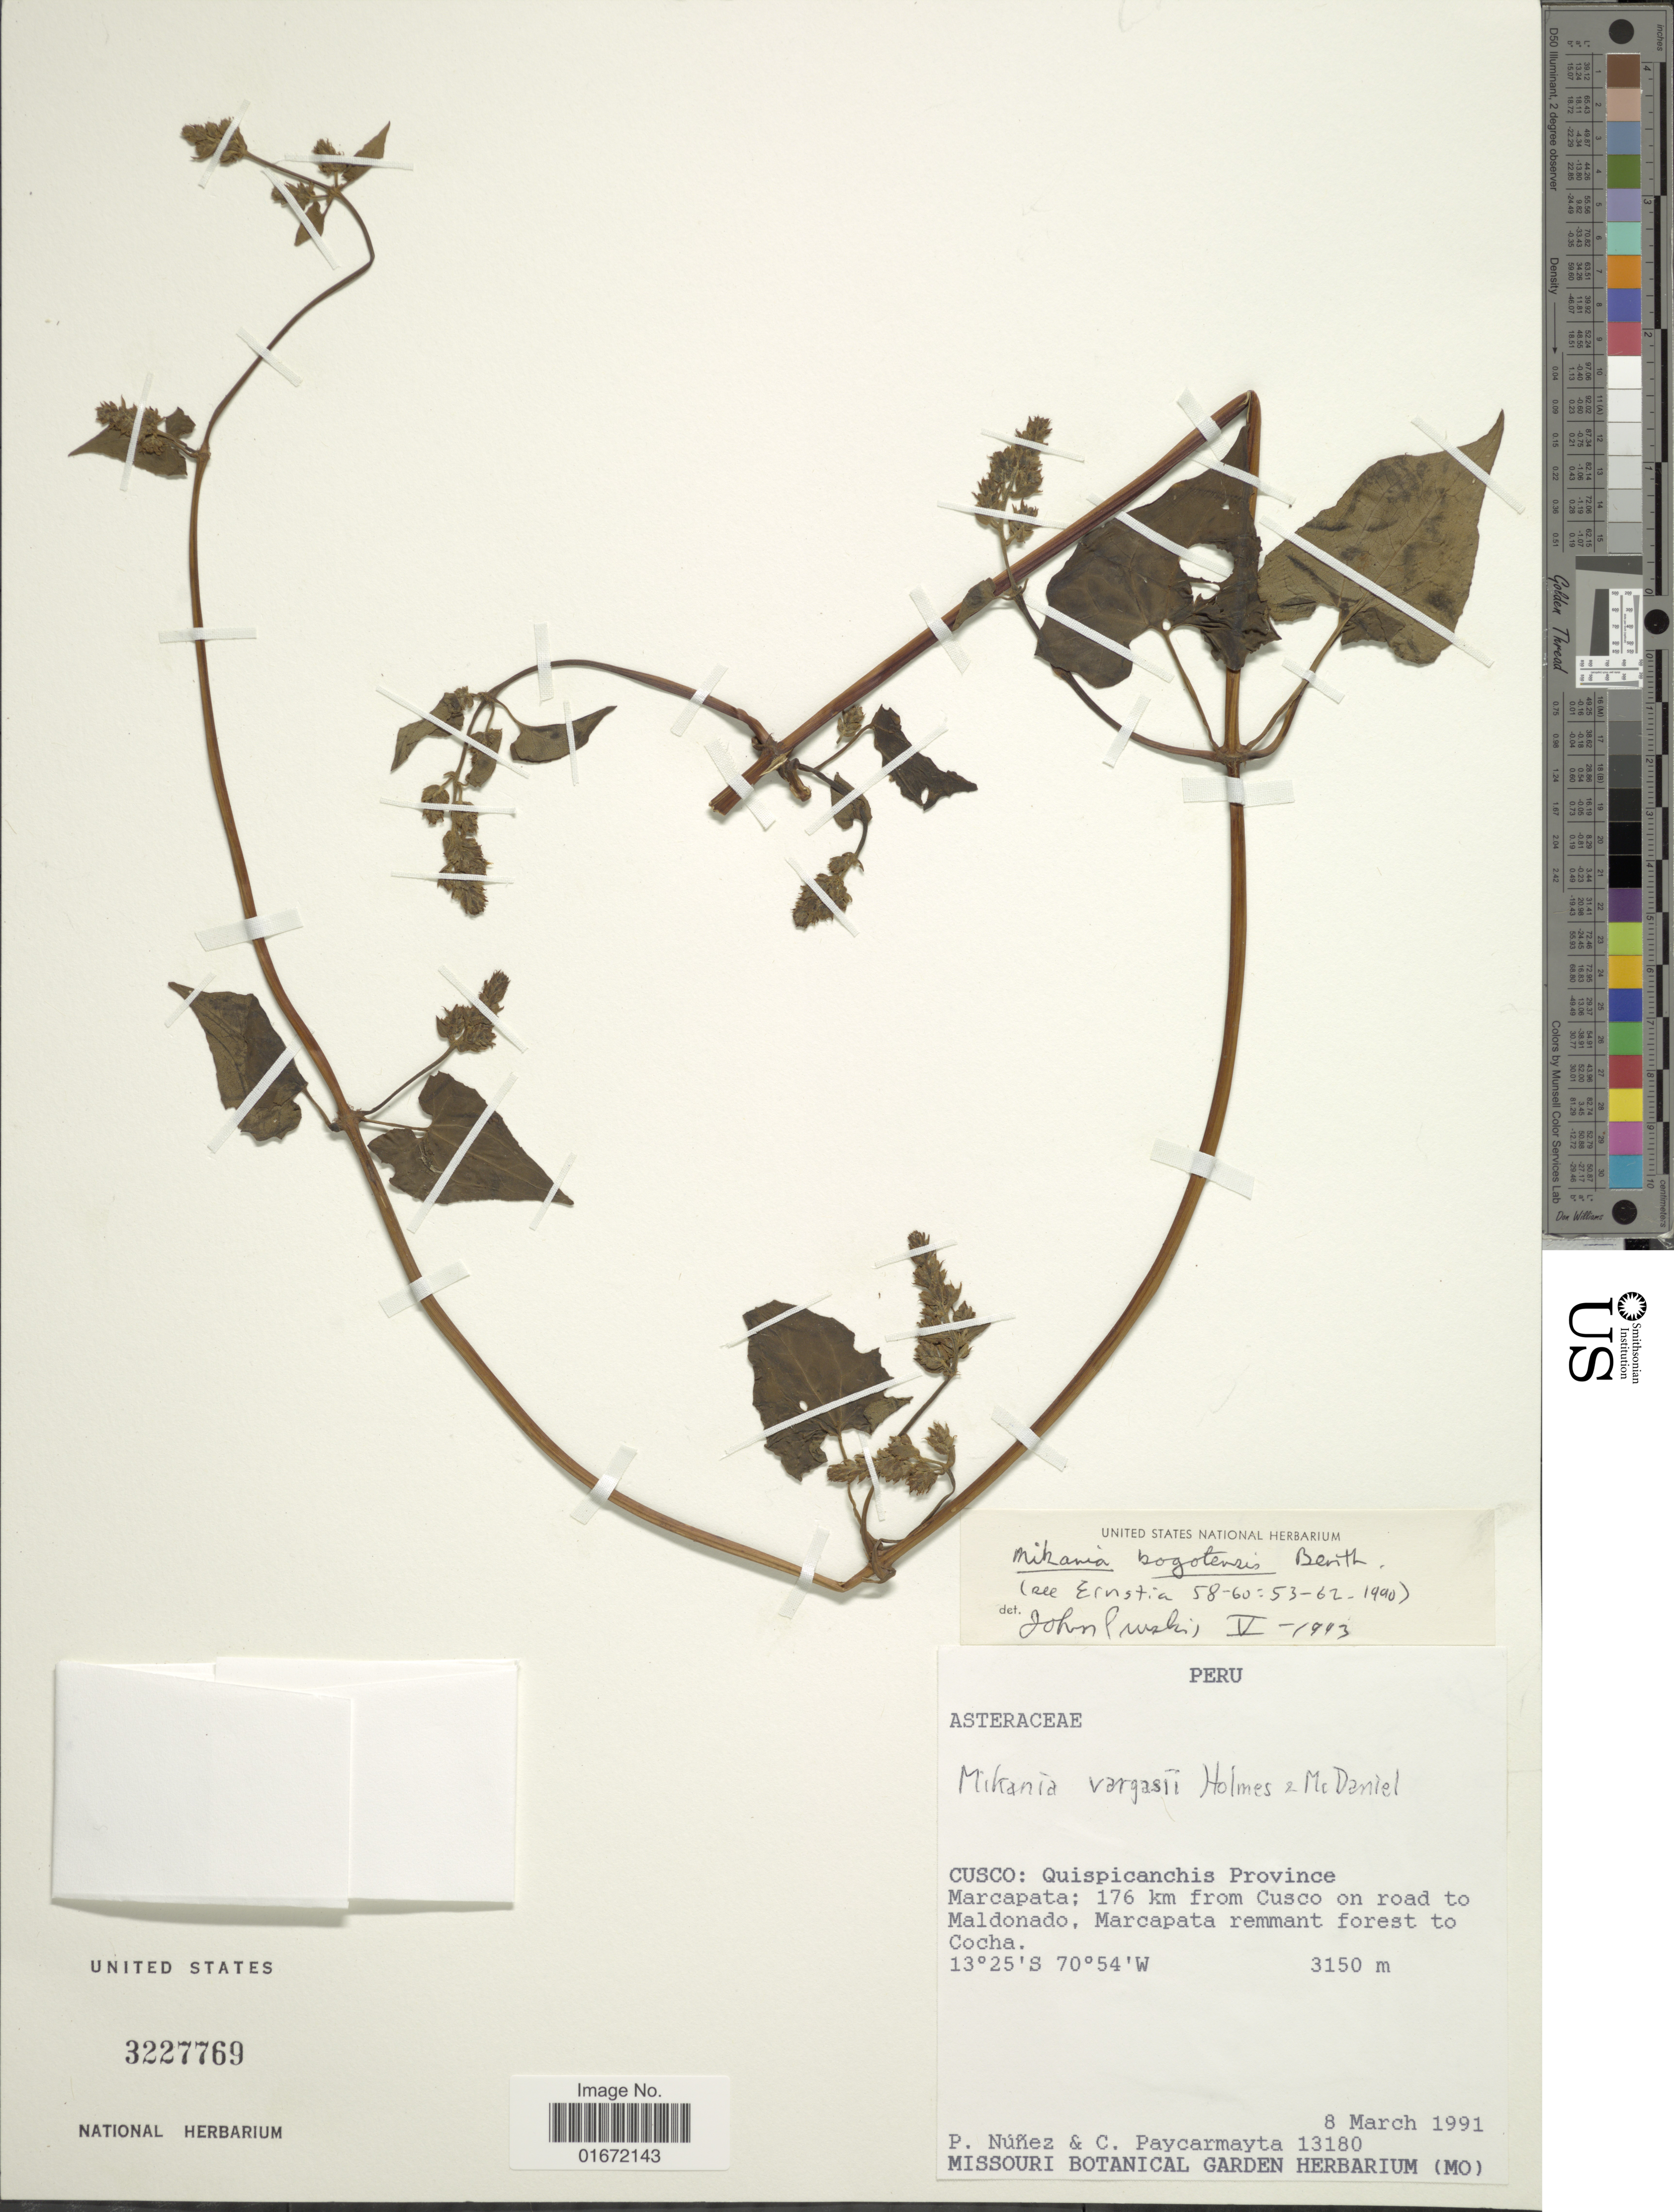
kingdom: Plantae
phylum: Tracheophyta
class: Magnoliopsida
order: Asterales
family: Asteraceae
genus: Mikania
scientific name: Mikania bogotensis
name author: Benth.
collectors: P. Nuñez V. & C. Paycarmayta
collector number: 13180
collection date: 1991-03-08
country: Peru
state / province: Cusco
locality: Cusco: Quispicanchis Province. Marcapata; 176 km from Cusco on road to Maldonado, Marcapata remmant forest to Cocha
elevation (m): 3150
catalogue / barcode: US 3227769